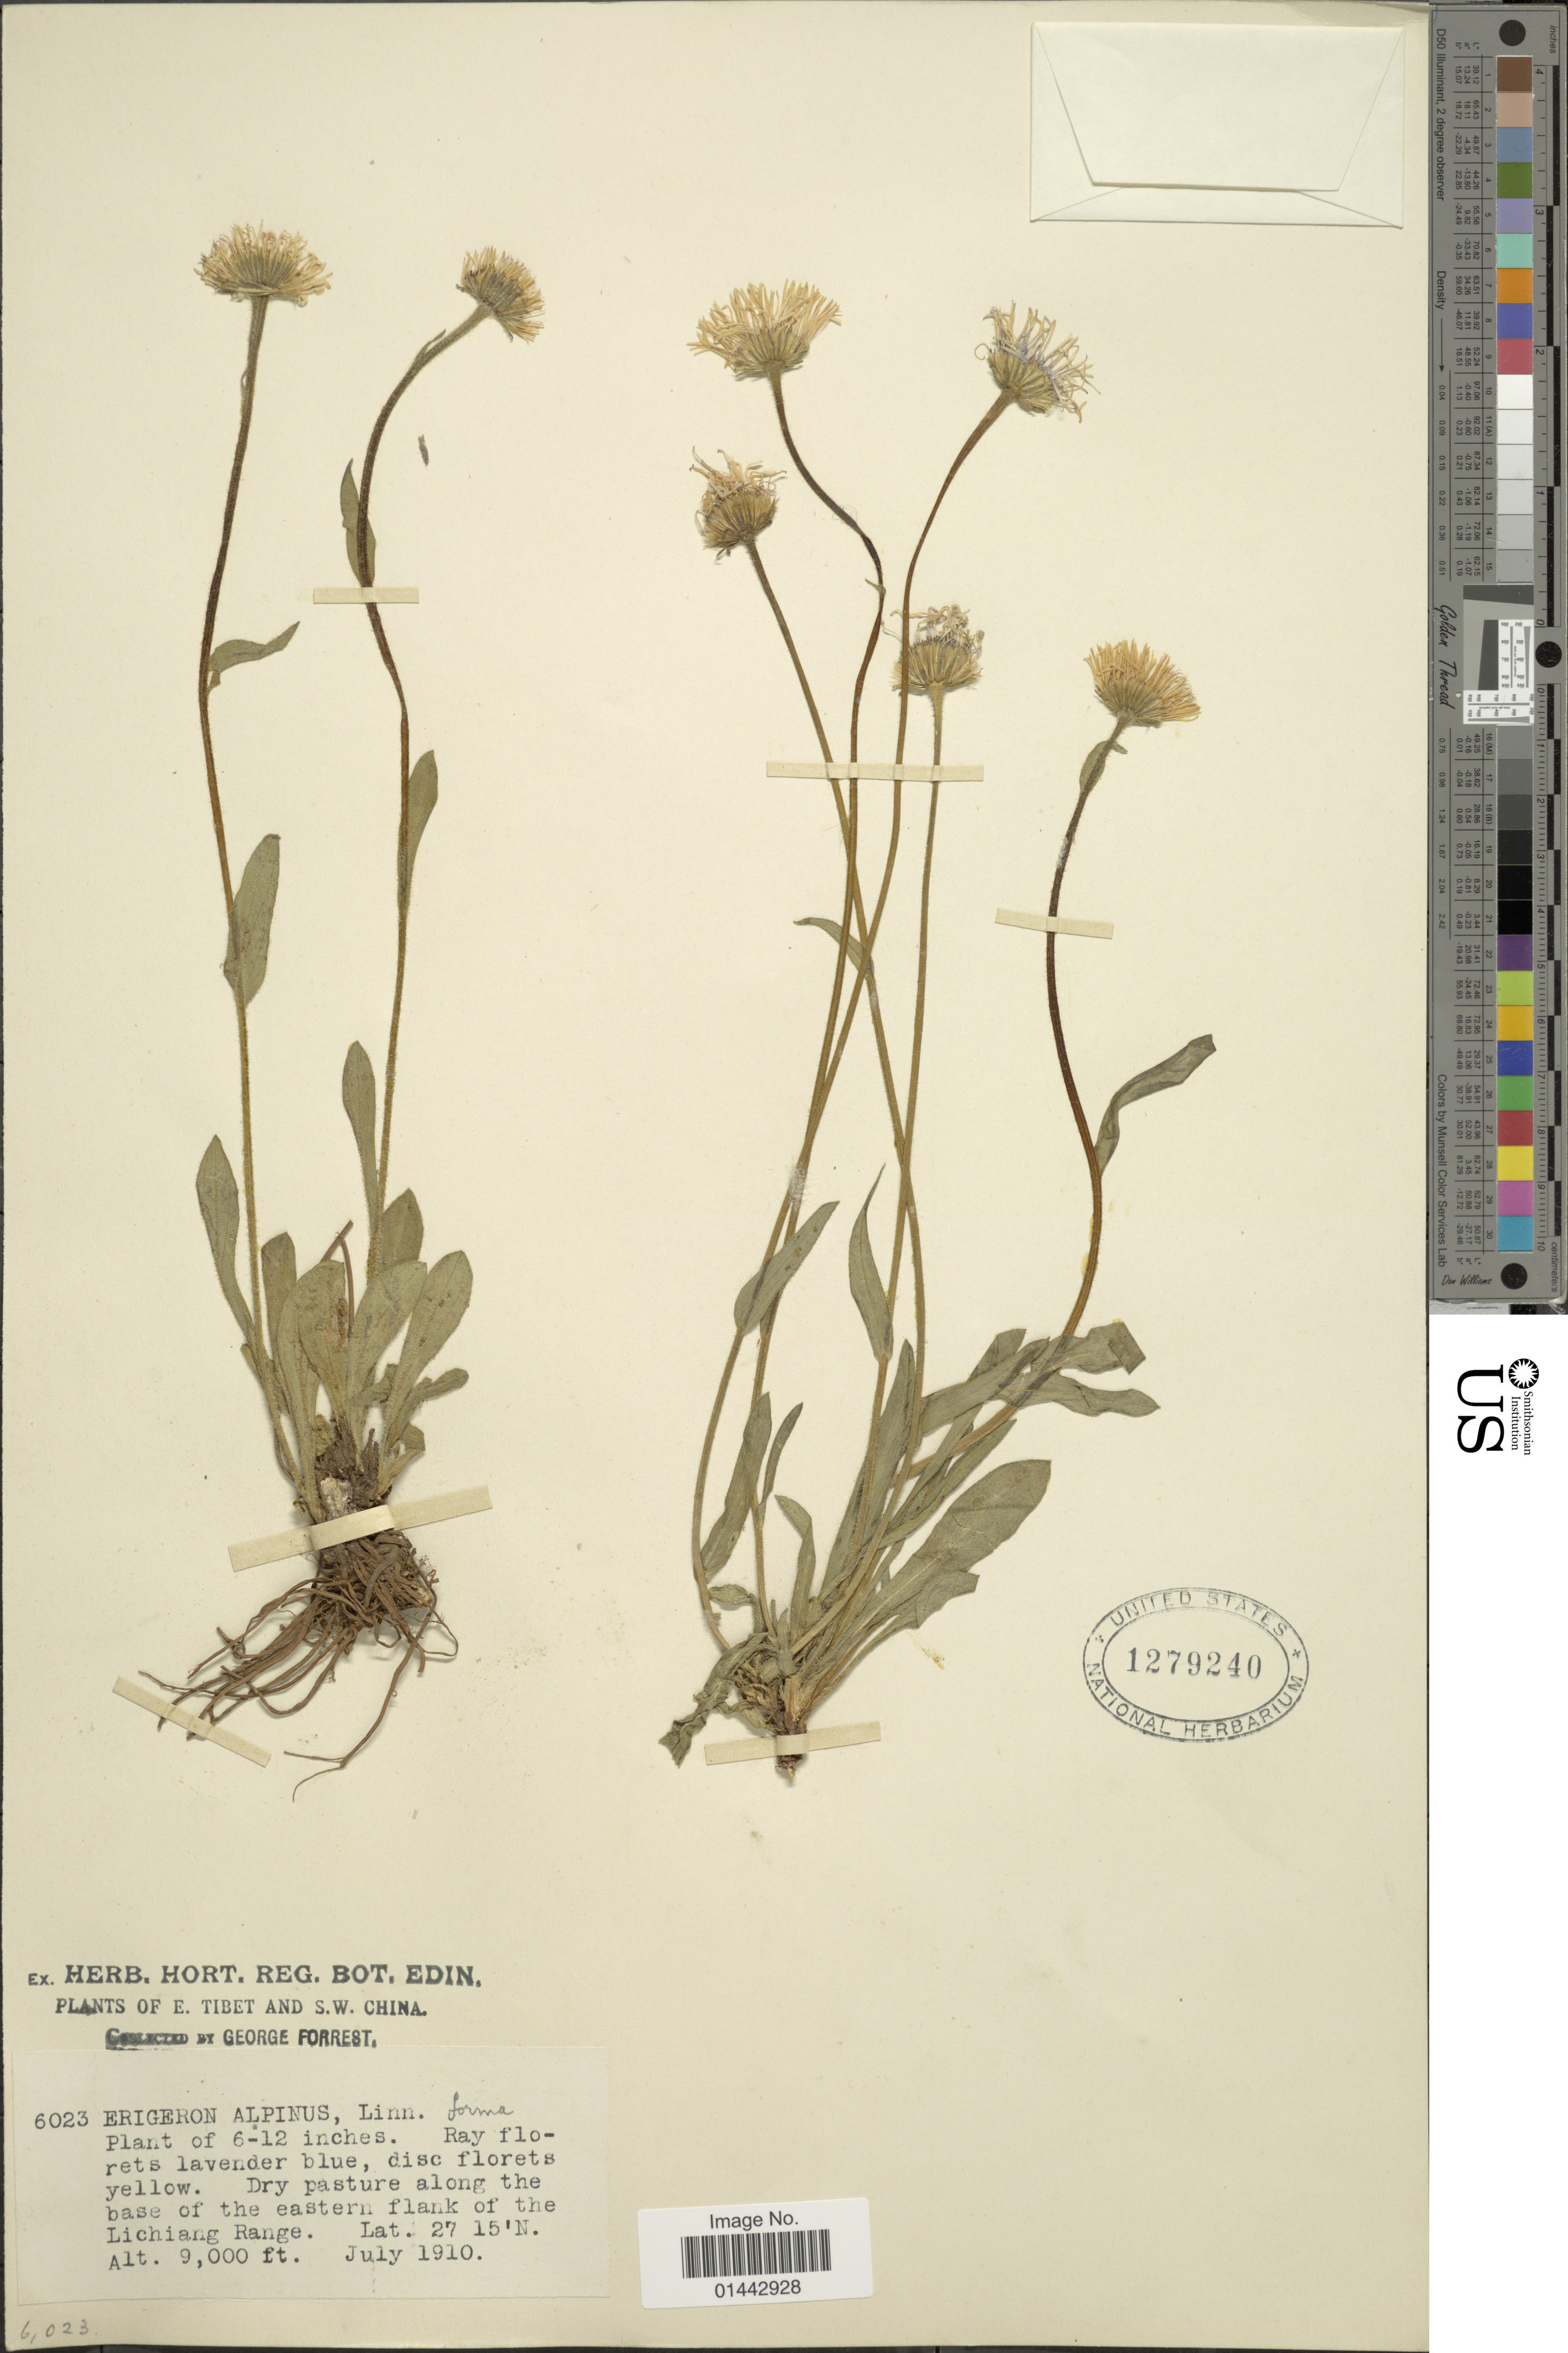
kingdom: Plantae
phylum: Tracheophyta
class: Magnoliopsida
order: Asterales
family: Asteraceae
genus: Erigeron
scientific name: Erigeron alpinus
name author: L.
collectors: G. Forrest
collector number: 6023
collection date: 1910-07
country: China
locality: Dry pasture along the base of the eastern flank of the Lichiang Range.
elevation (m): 2743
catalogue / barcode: US 1279240